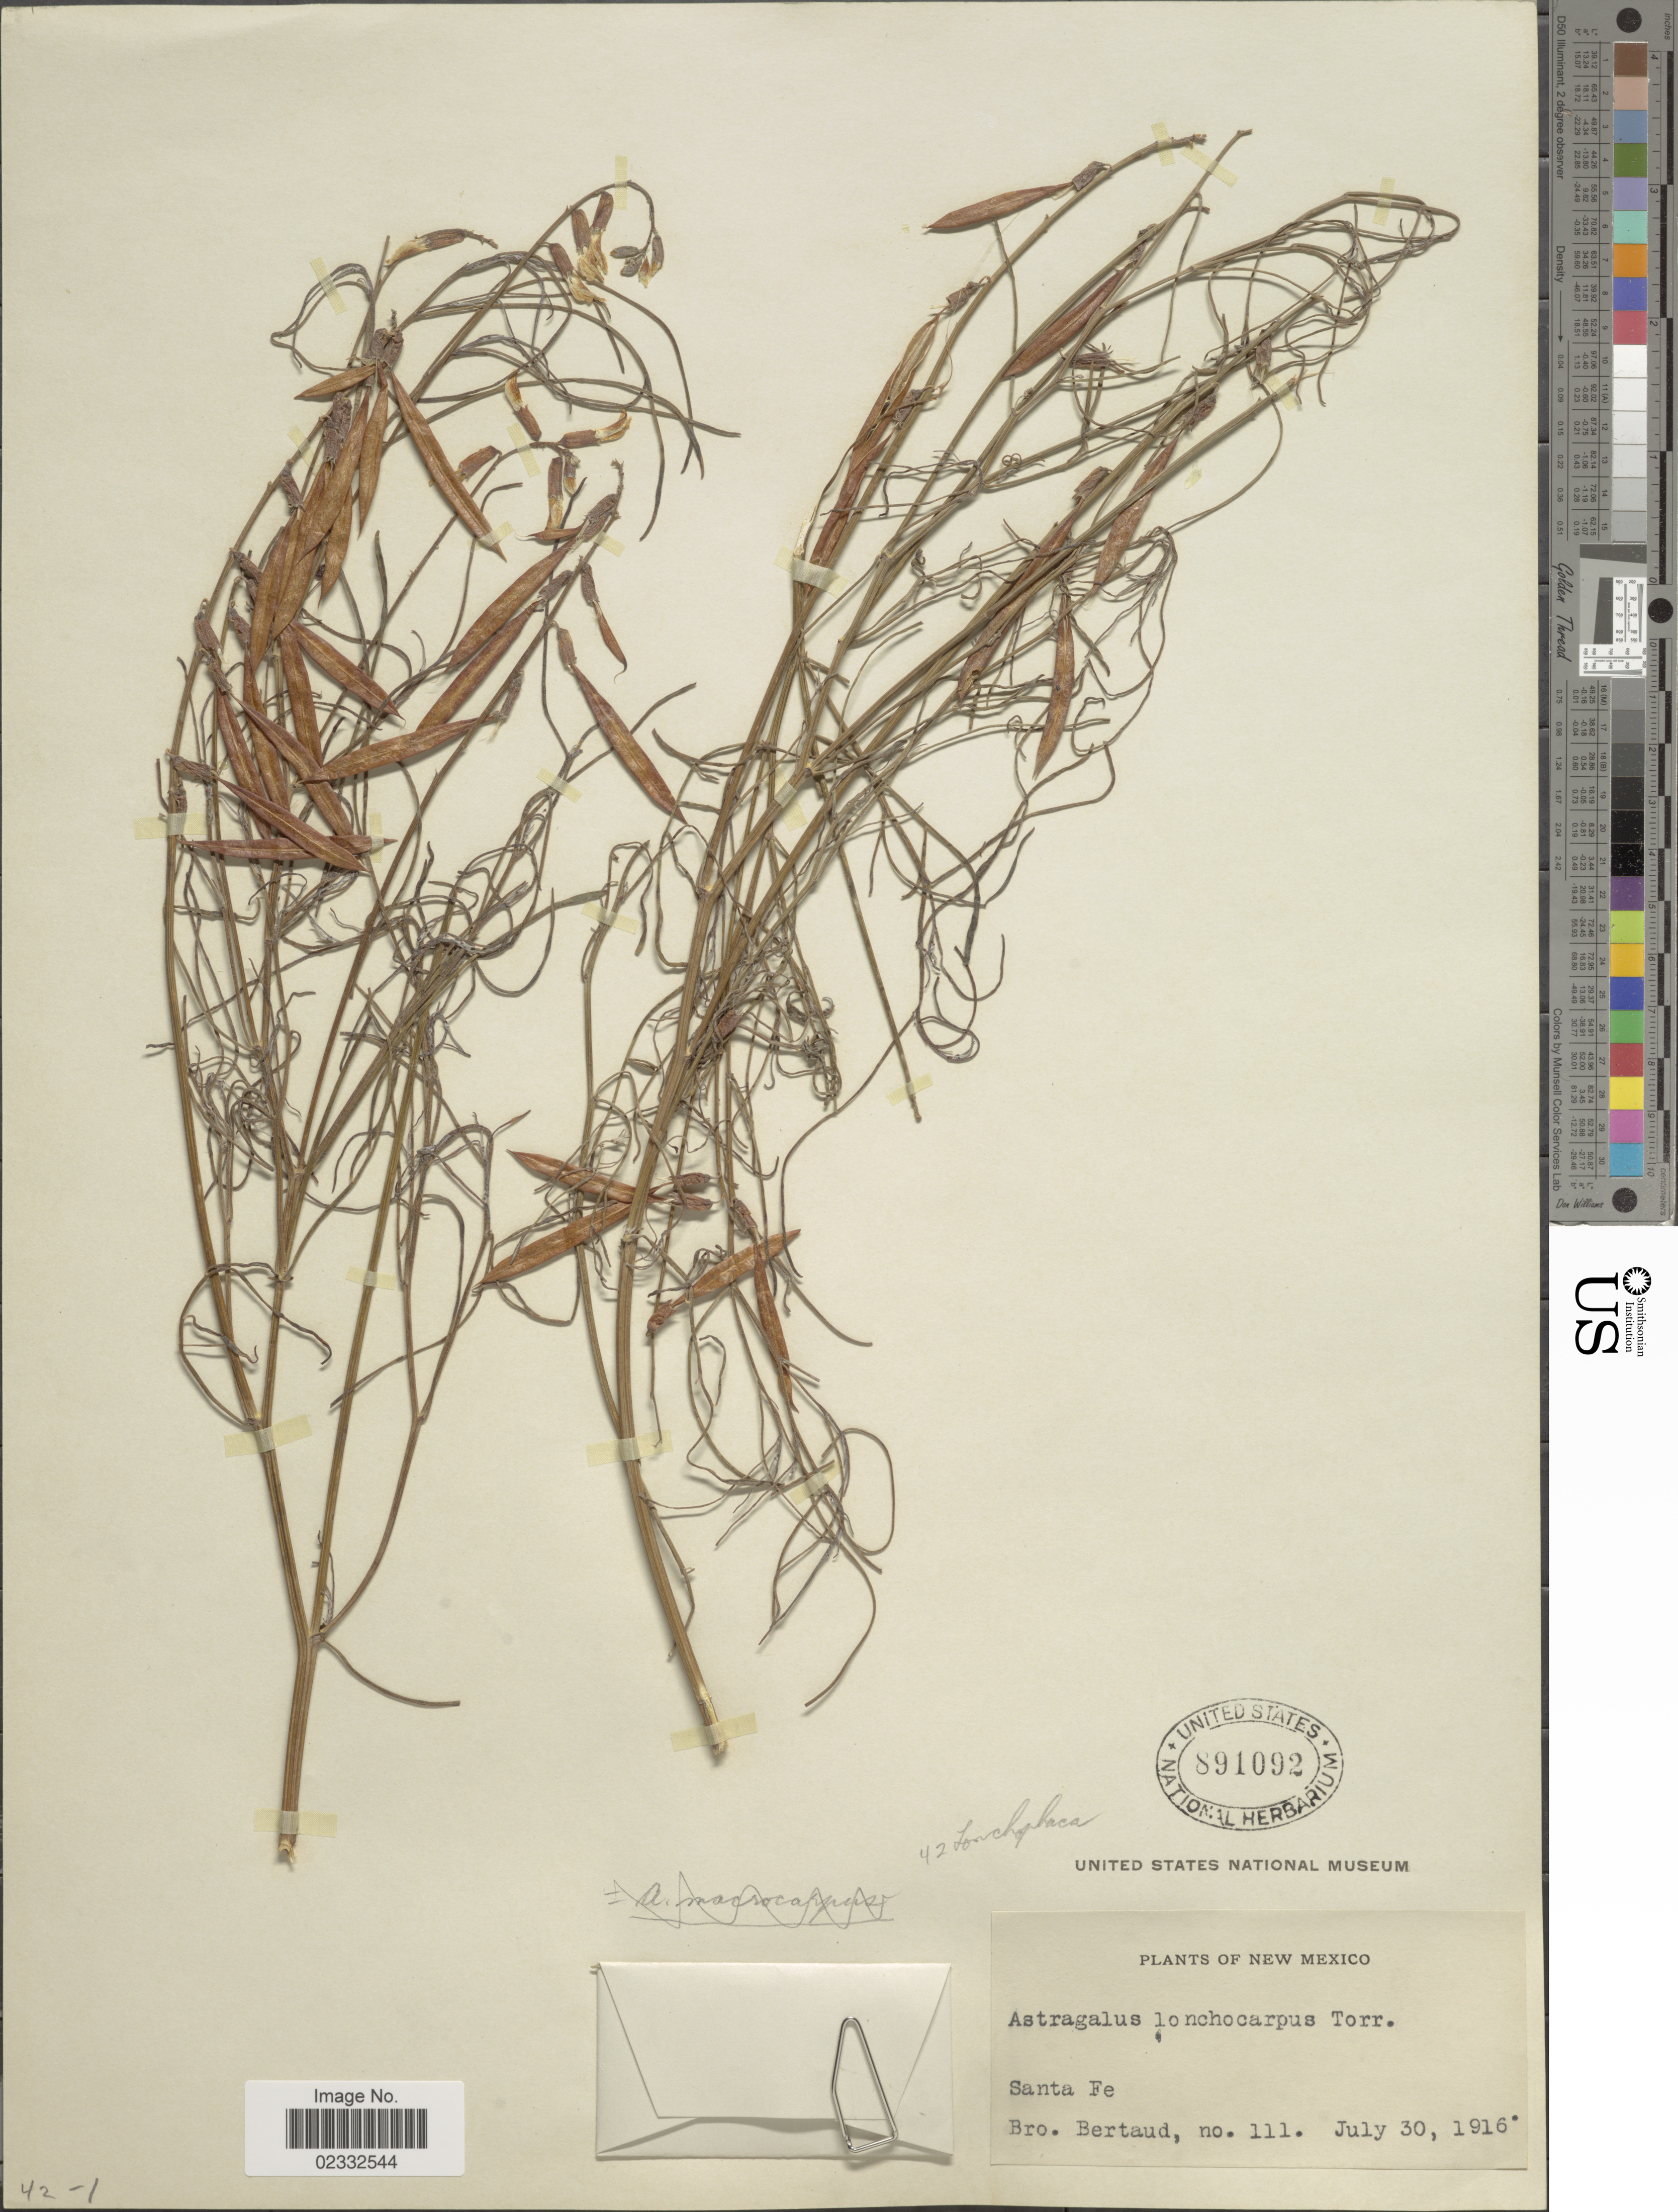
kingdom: Plantae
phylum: Tracheophyta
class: Magnoliopsida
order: Fabales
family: Fabaceae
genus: Astragalus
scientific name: Astragalus lonchocarpus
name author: Torr.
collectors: Bro. Bertaud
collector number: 111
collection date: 1916-07-30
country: United States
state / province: New Mexico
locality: Santa Fe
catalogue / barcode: US 891092